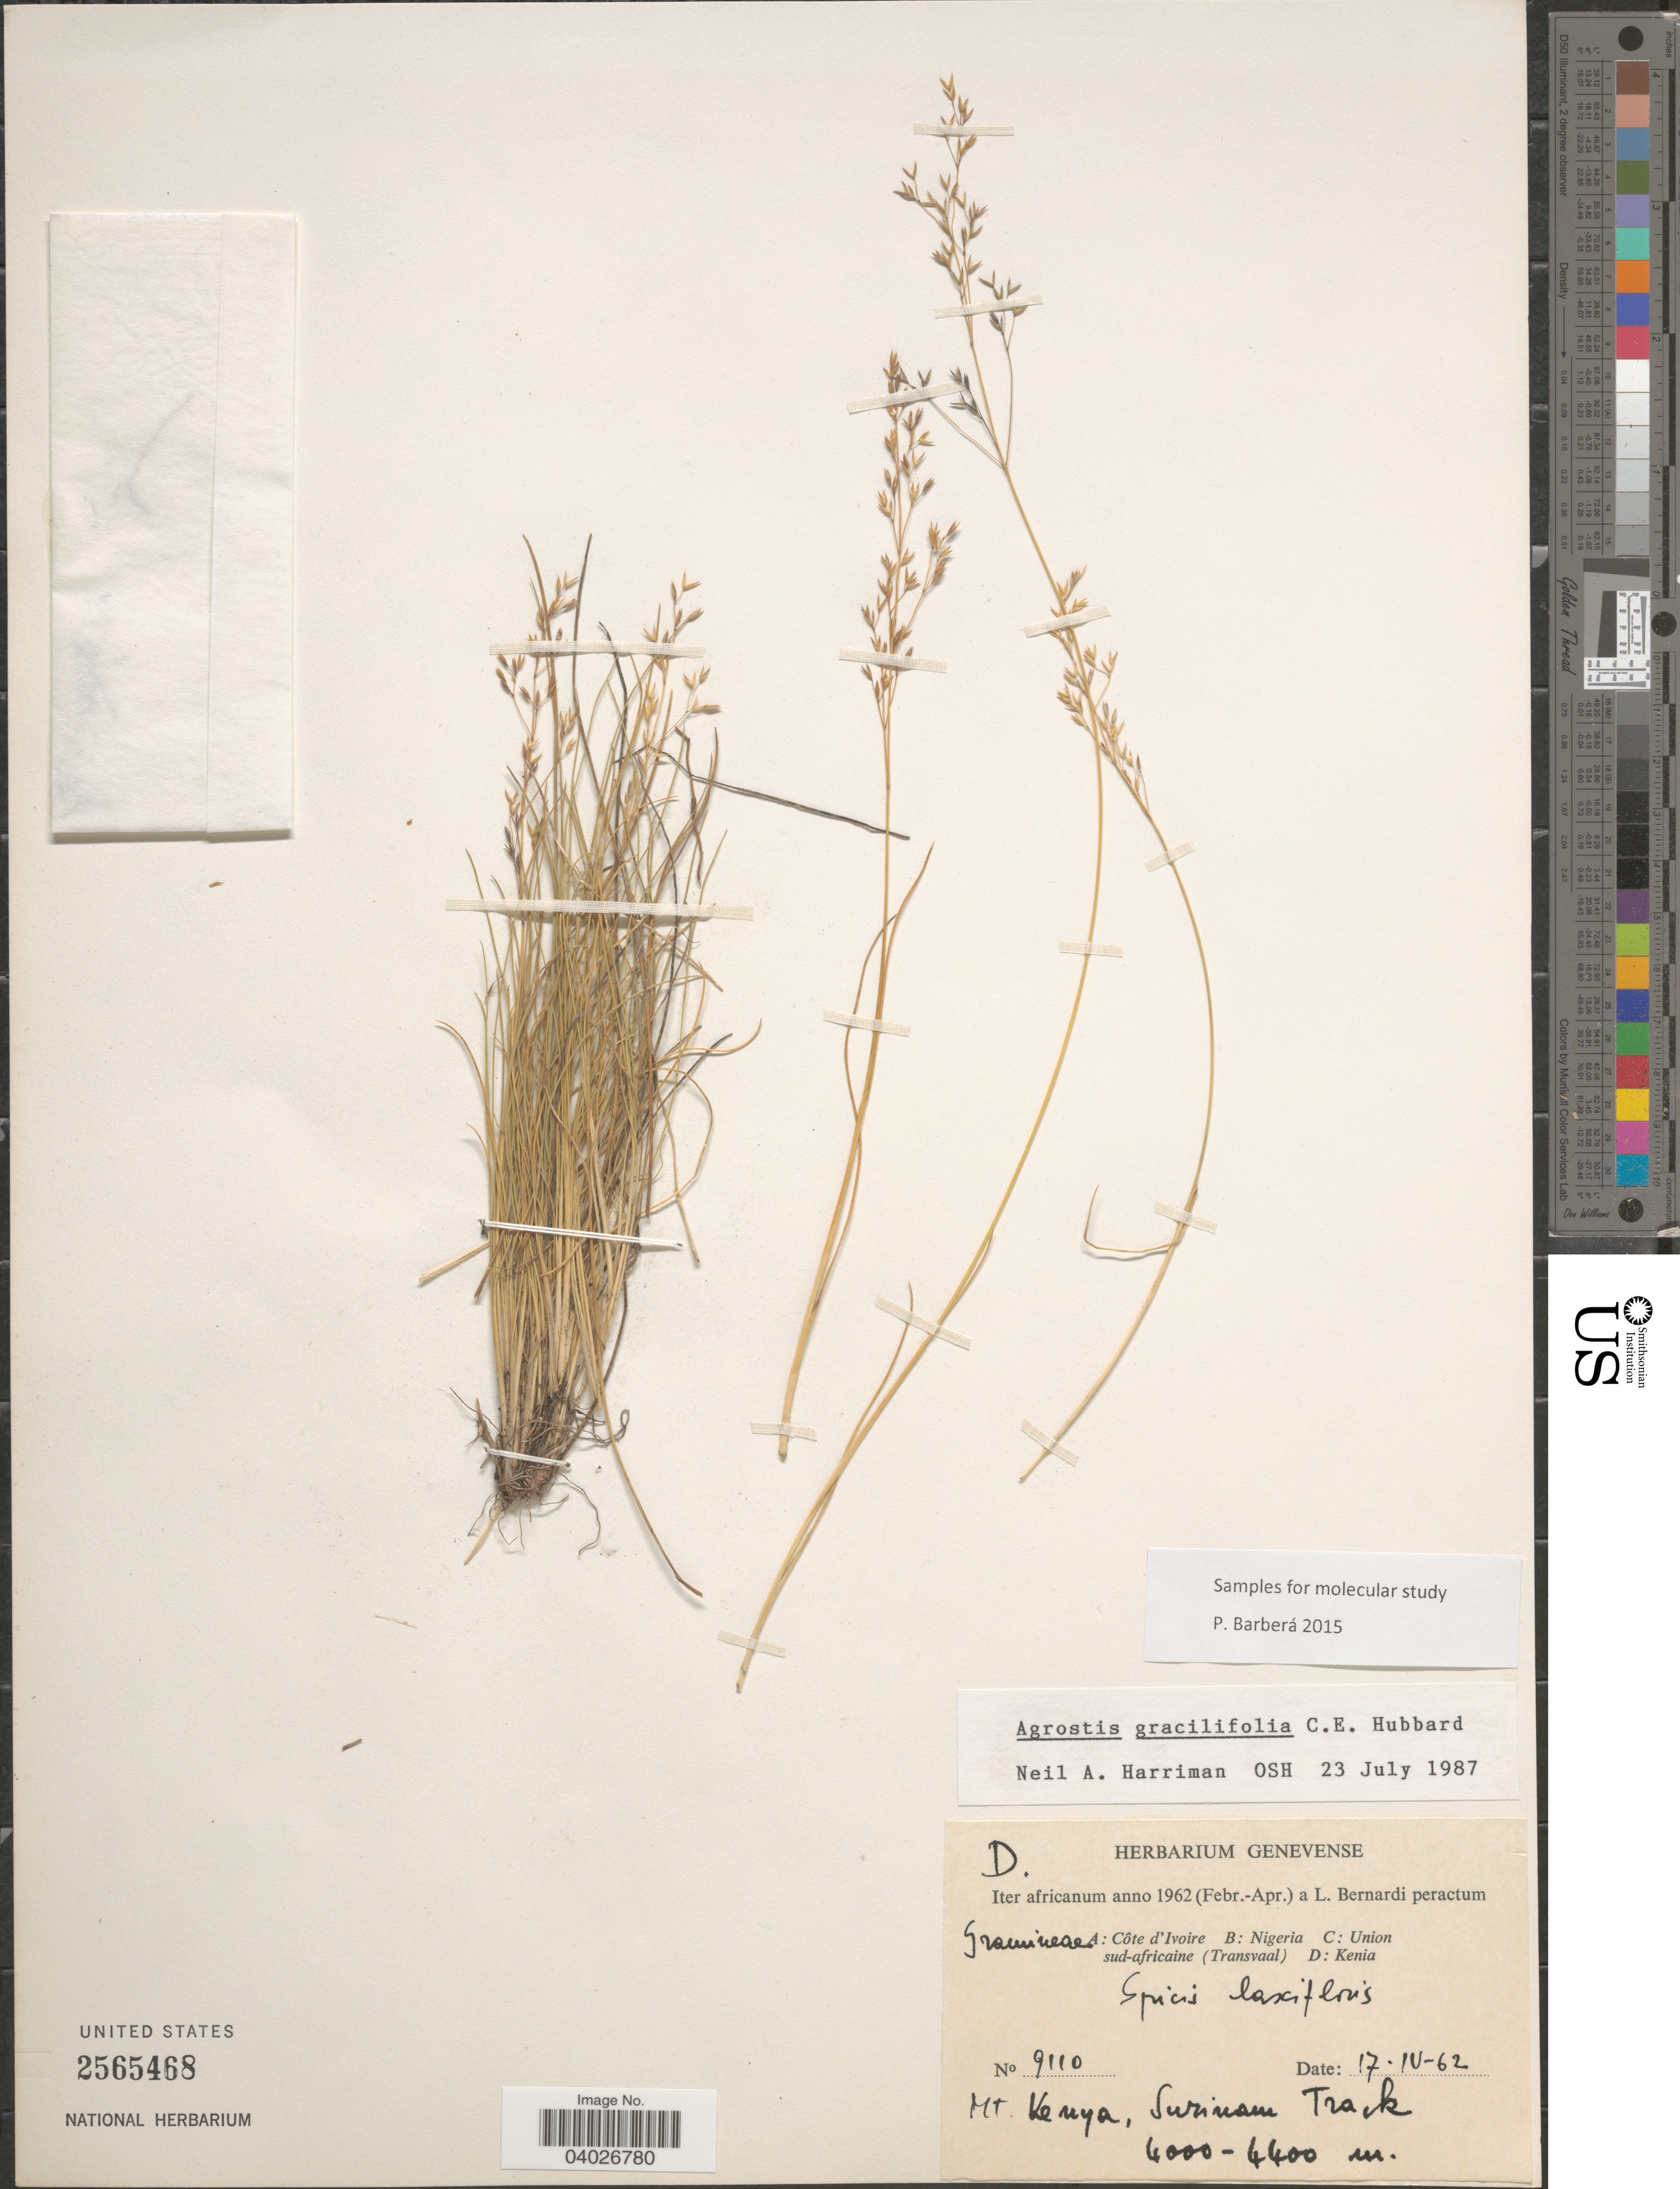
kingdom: Plantae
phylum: Tracheophyta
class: Liliopsida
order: Poales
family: Poaceae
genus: Agrostis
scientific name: Agrostis gracilifolia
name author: C.E. Hubb.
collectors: L. Bernardi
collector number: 9110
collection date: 1962-04-17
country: Kenya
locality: Iter africanum. Kenia. Mt. Kenya, Surinam Track.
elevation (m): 4000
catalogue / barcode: US 2565468